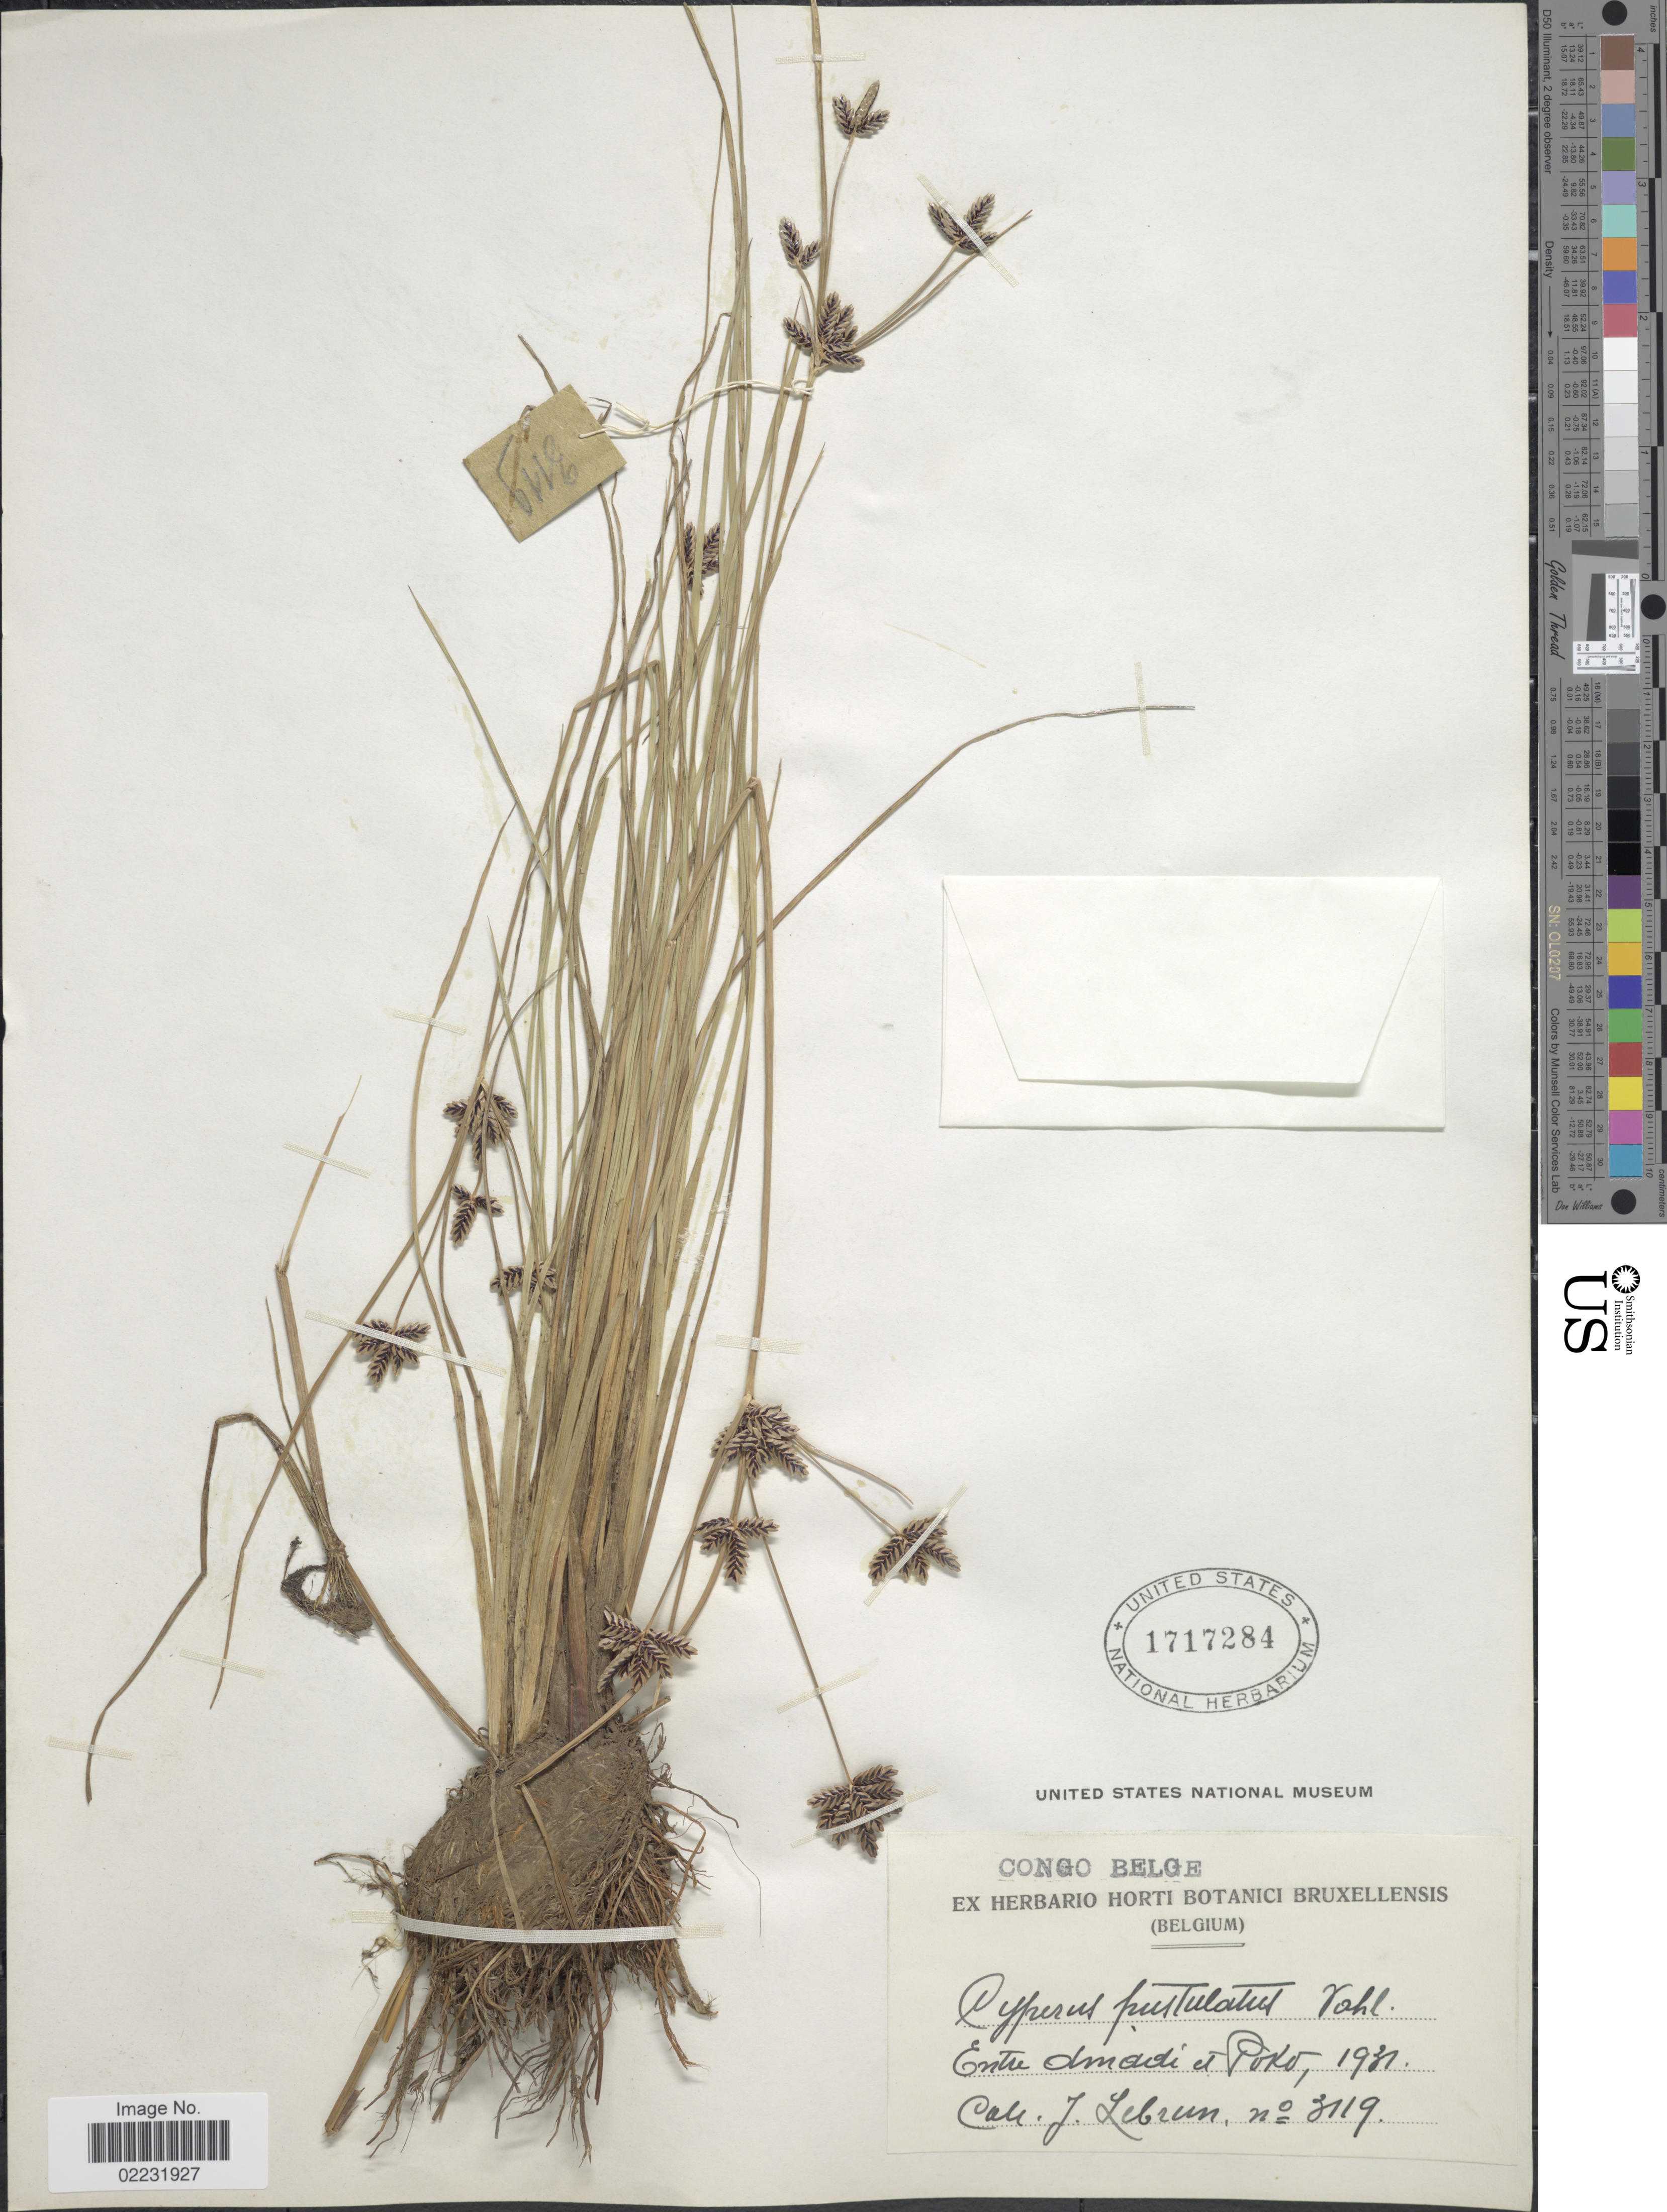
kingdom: Plantae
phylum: Tracheophyta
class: Liliopsida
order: Poales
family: Cyperaceae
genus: Cyperus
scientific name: Cyperus pustulatus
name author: Vahl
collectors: J. A. Lebrun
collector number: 3119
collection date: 1931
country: Congo, Democratic Republic of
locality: Congo Belge, Entre amaidi et Poko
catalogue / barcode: US 1717284